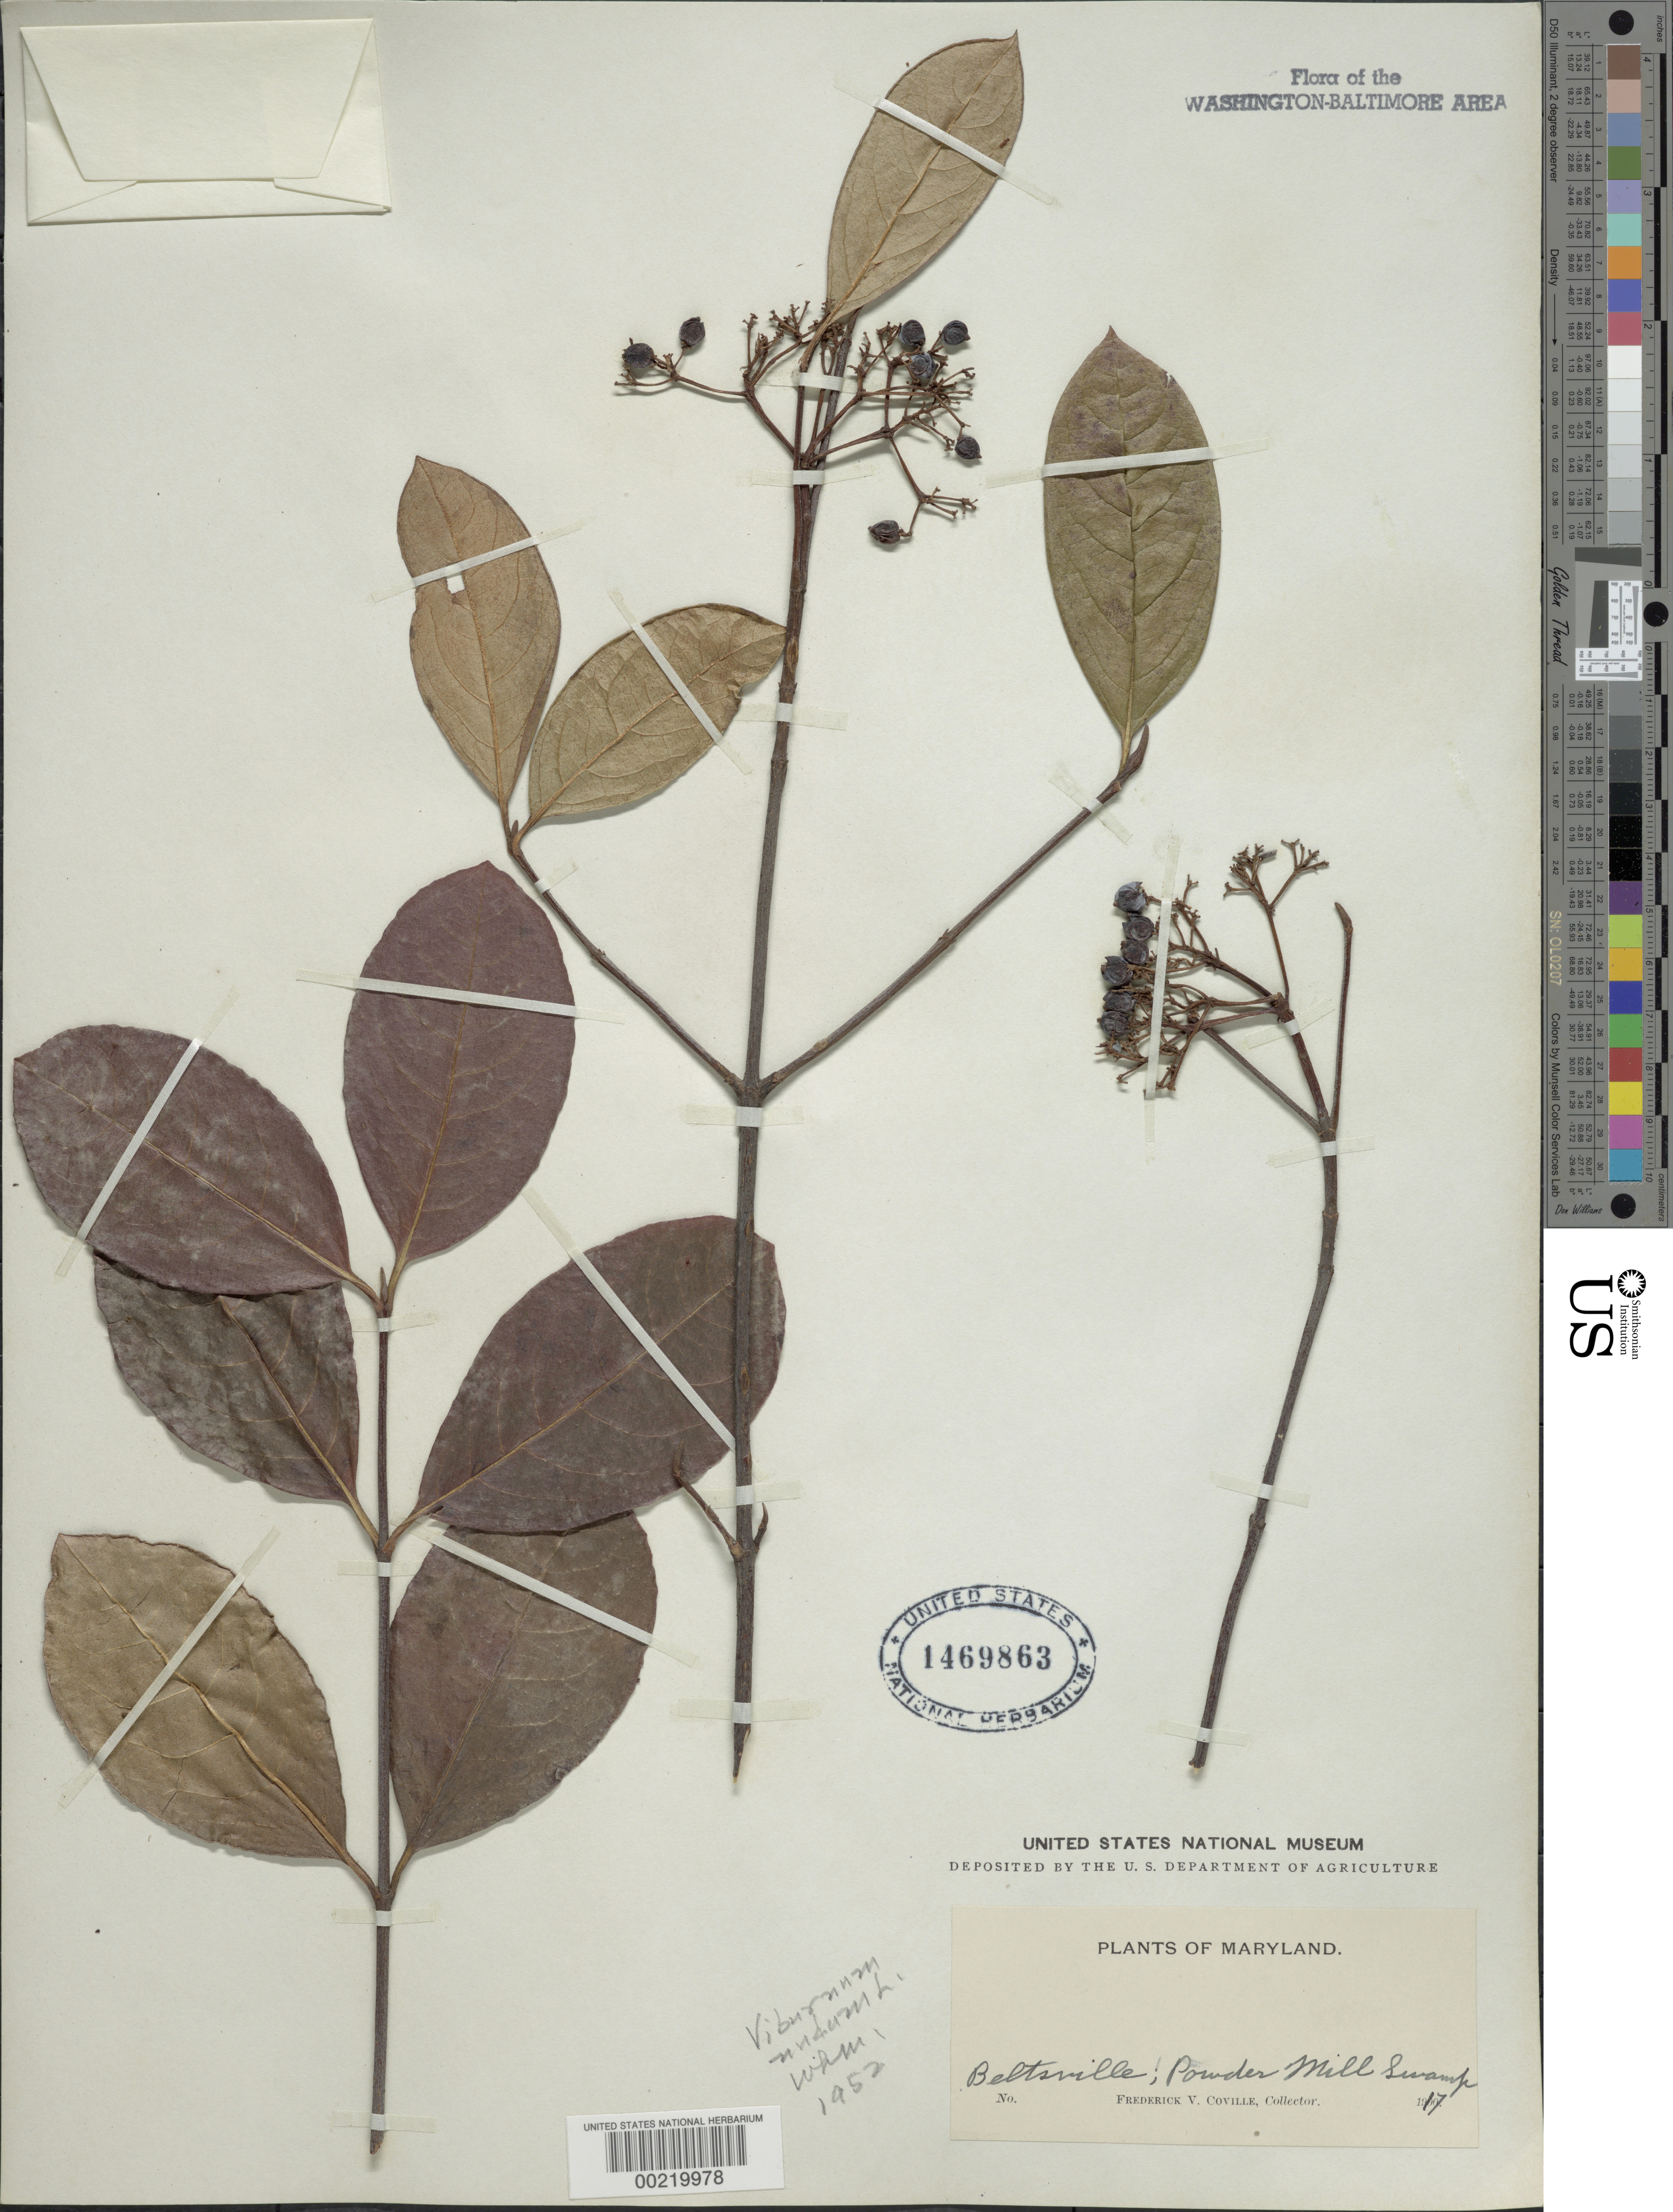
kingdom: Plantae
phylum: Tracheophyta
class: Magnoliopsida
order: Dipsacales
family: Viburnaceae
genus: Viburnum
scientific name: Viburnum nudum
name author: L.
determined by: McAtee, W. L.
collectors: F. V. Coville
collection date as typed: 1917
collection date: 1917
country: United States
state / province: Maryland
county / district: Prince George's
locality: Beltsville, Powder Mill Swamp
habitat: Swamp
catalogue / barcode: US 1469863